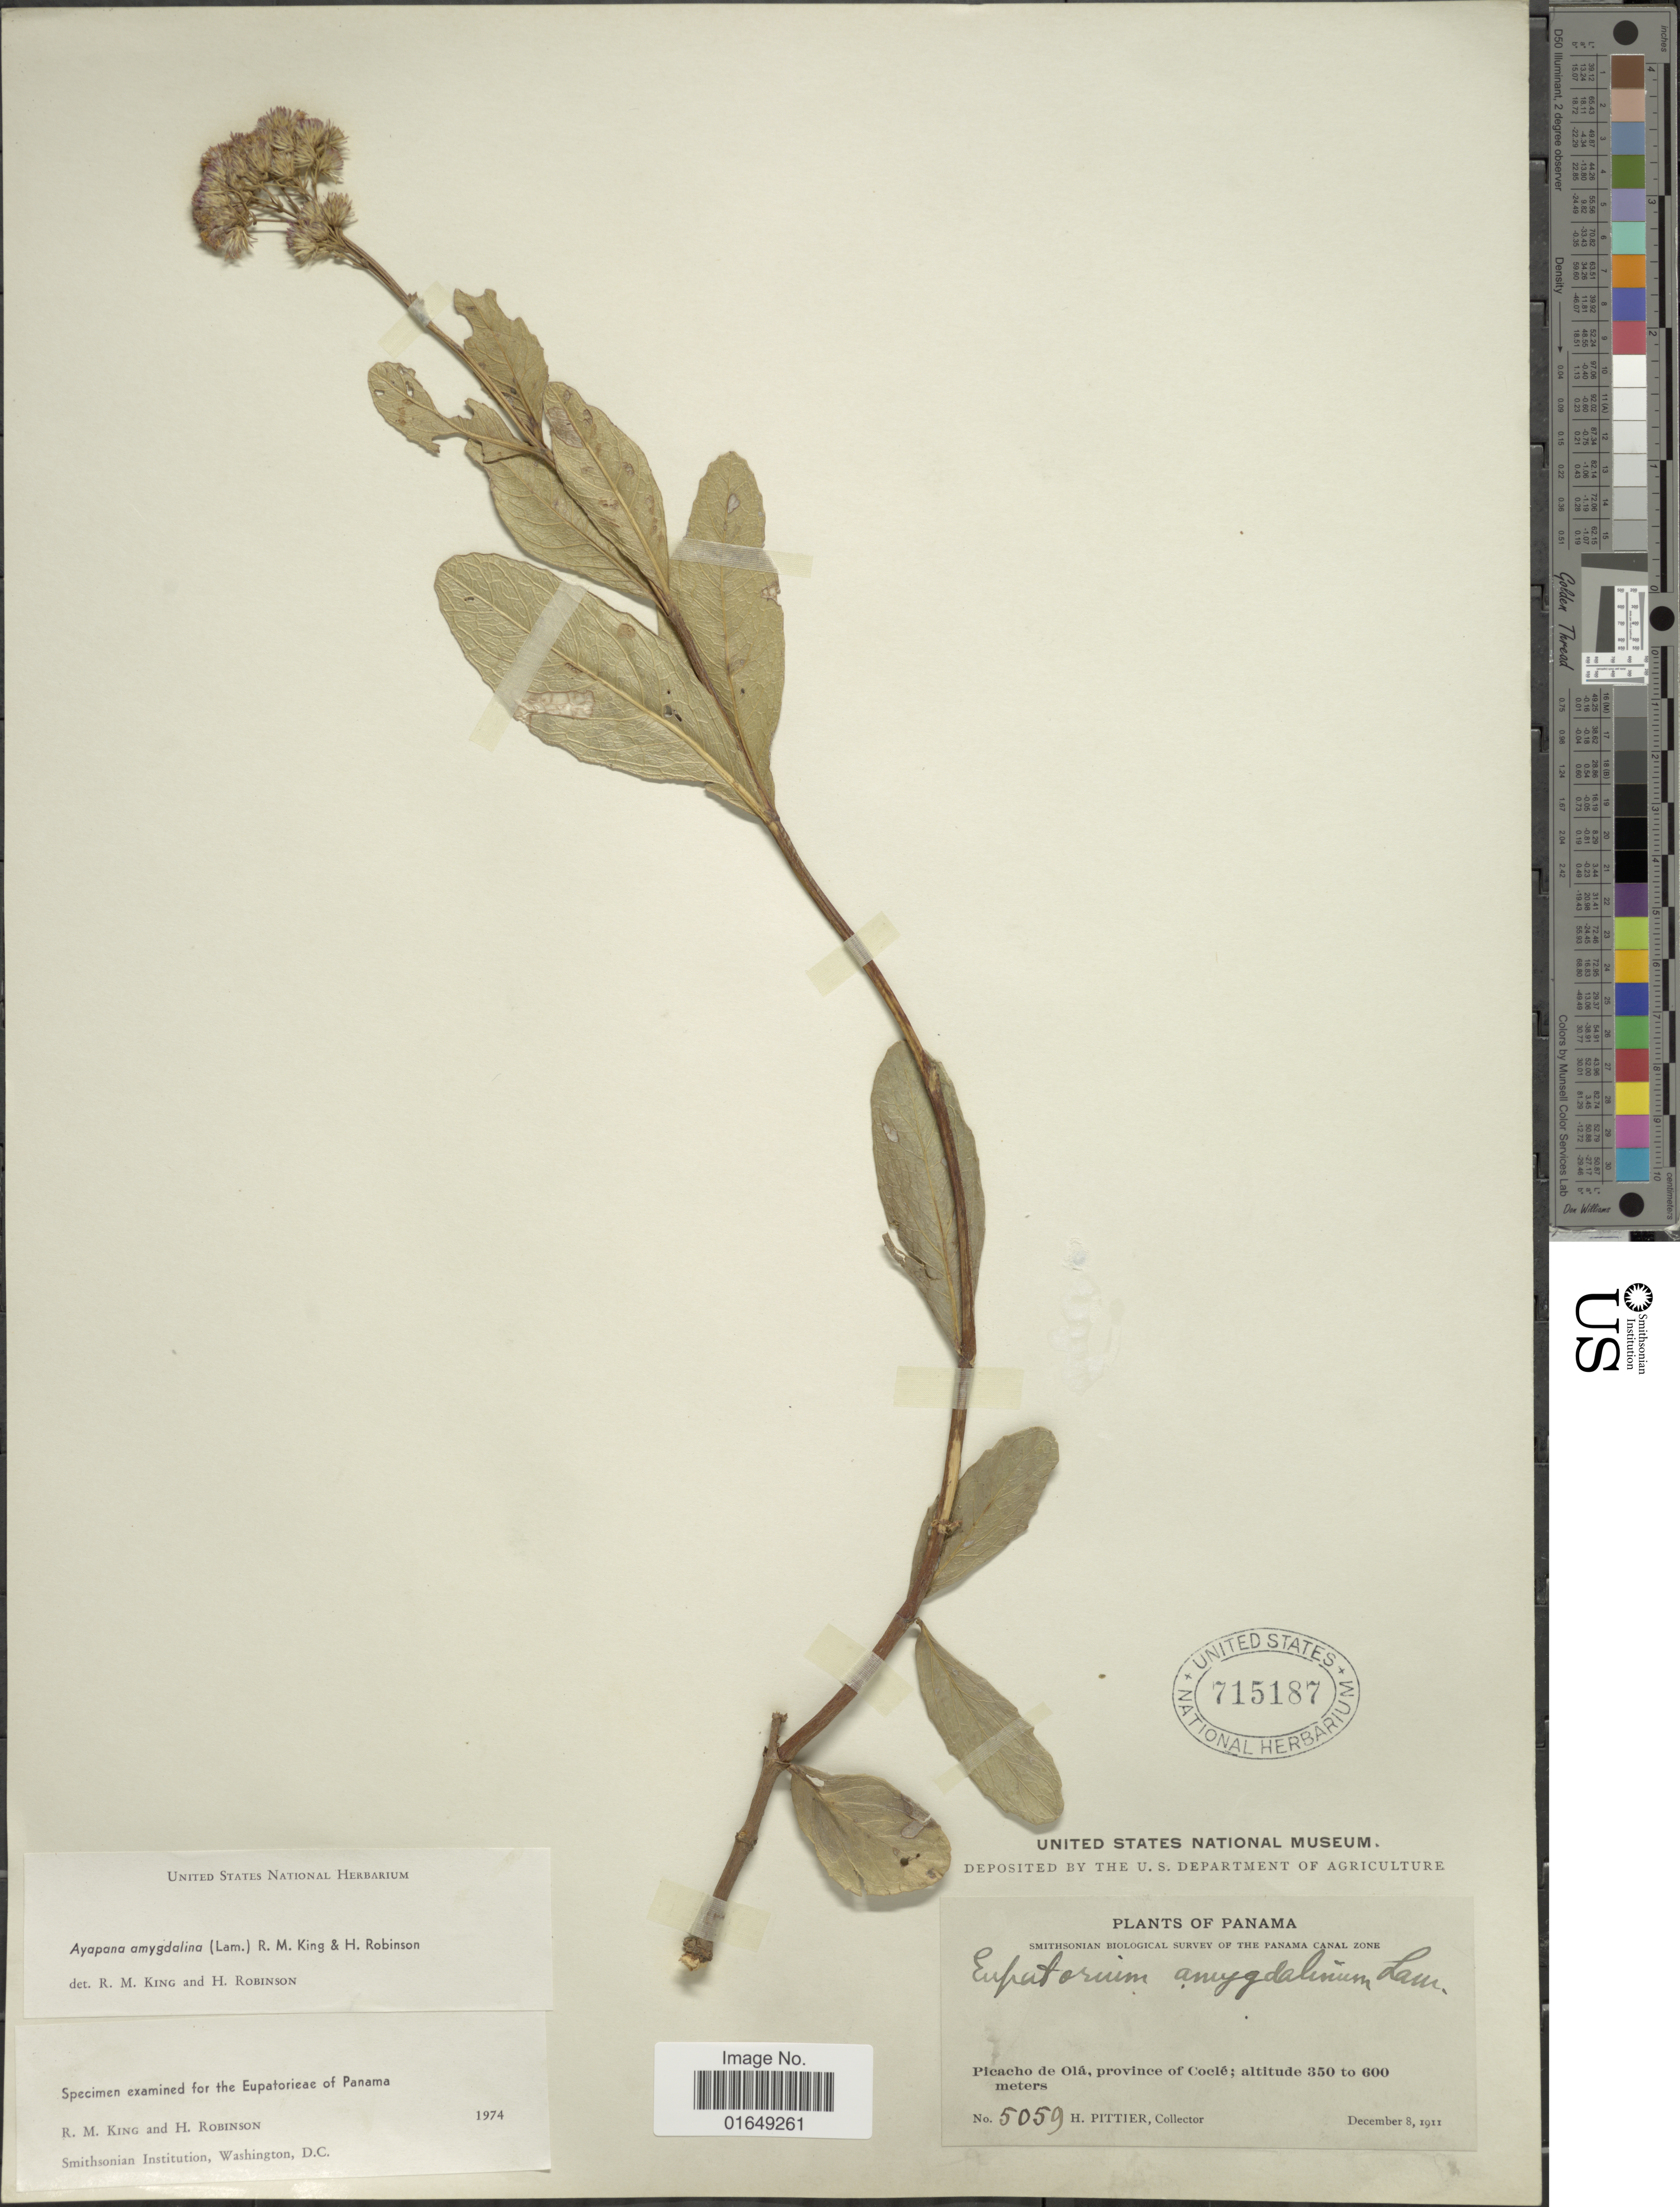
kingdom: Plantae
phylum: Tracheophyta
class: Magnoliopsida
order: Asterales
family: Asteraceae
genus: Ayapana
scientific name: Ayapana amygdalina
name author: (Lam.) R.M. King & H. Rob.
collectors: H. F. Pittier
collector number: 5059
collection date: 1911-12-08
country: Panama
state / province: Colón / Panamá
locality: Picacho de Olá, province of Coclé.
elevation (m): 350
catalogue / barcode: US 715187